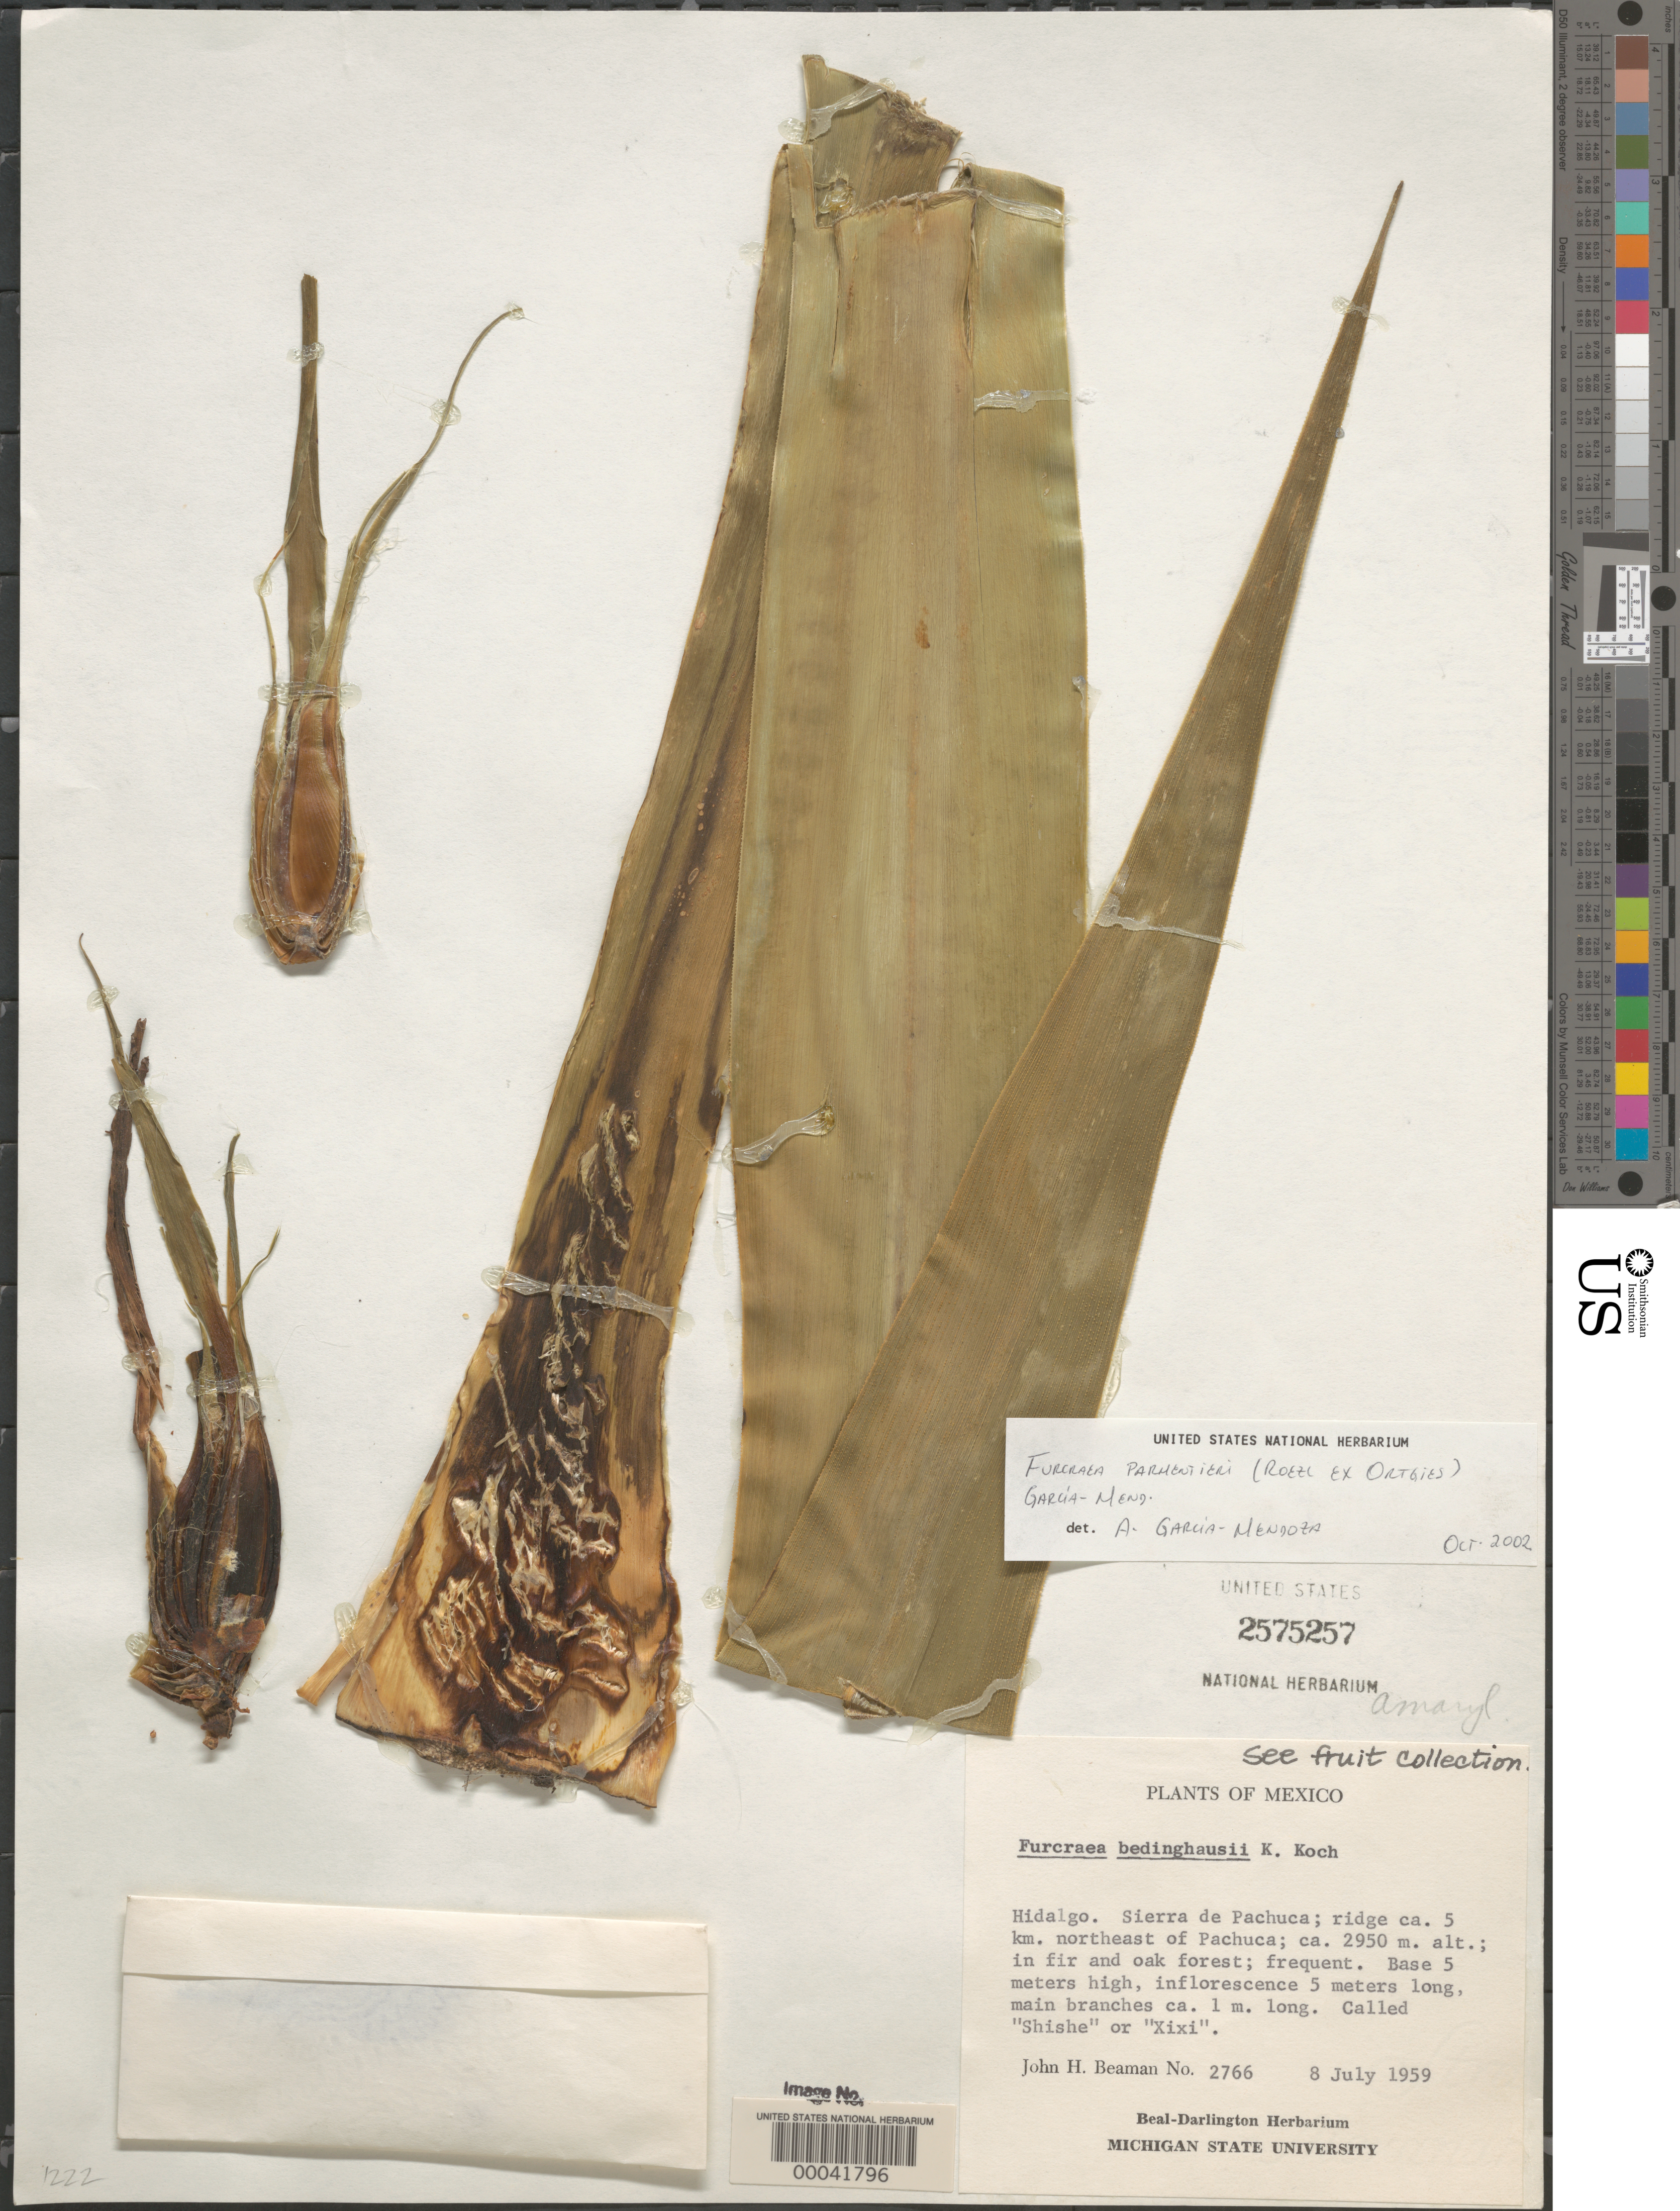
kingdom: Plantae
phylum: Tracheophyta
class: Liliopsida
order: Asparagales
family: Asparagaceae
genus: Furcraea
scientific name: Furcraea bedinghausii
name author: K. Koch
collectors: J. H. Beaman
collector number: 2766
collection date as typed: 08 Jul 1959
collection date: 1959-07-08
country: Mexico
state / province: Hidalgo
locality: Sierra de Pachuca, ridge ca. 5 km NE of Pachuca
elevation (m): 2950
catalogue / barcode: US 2575257